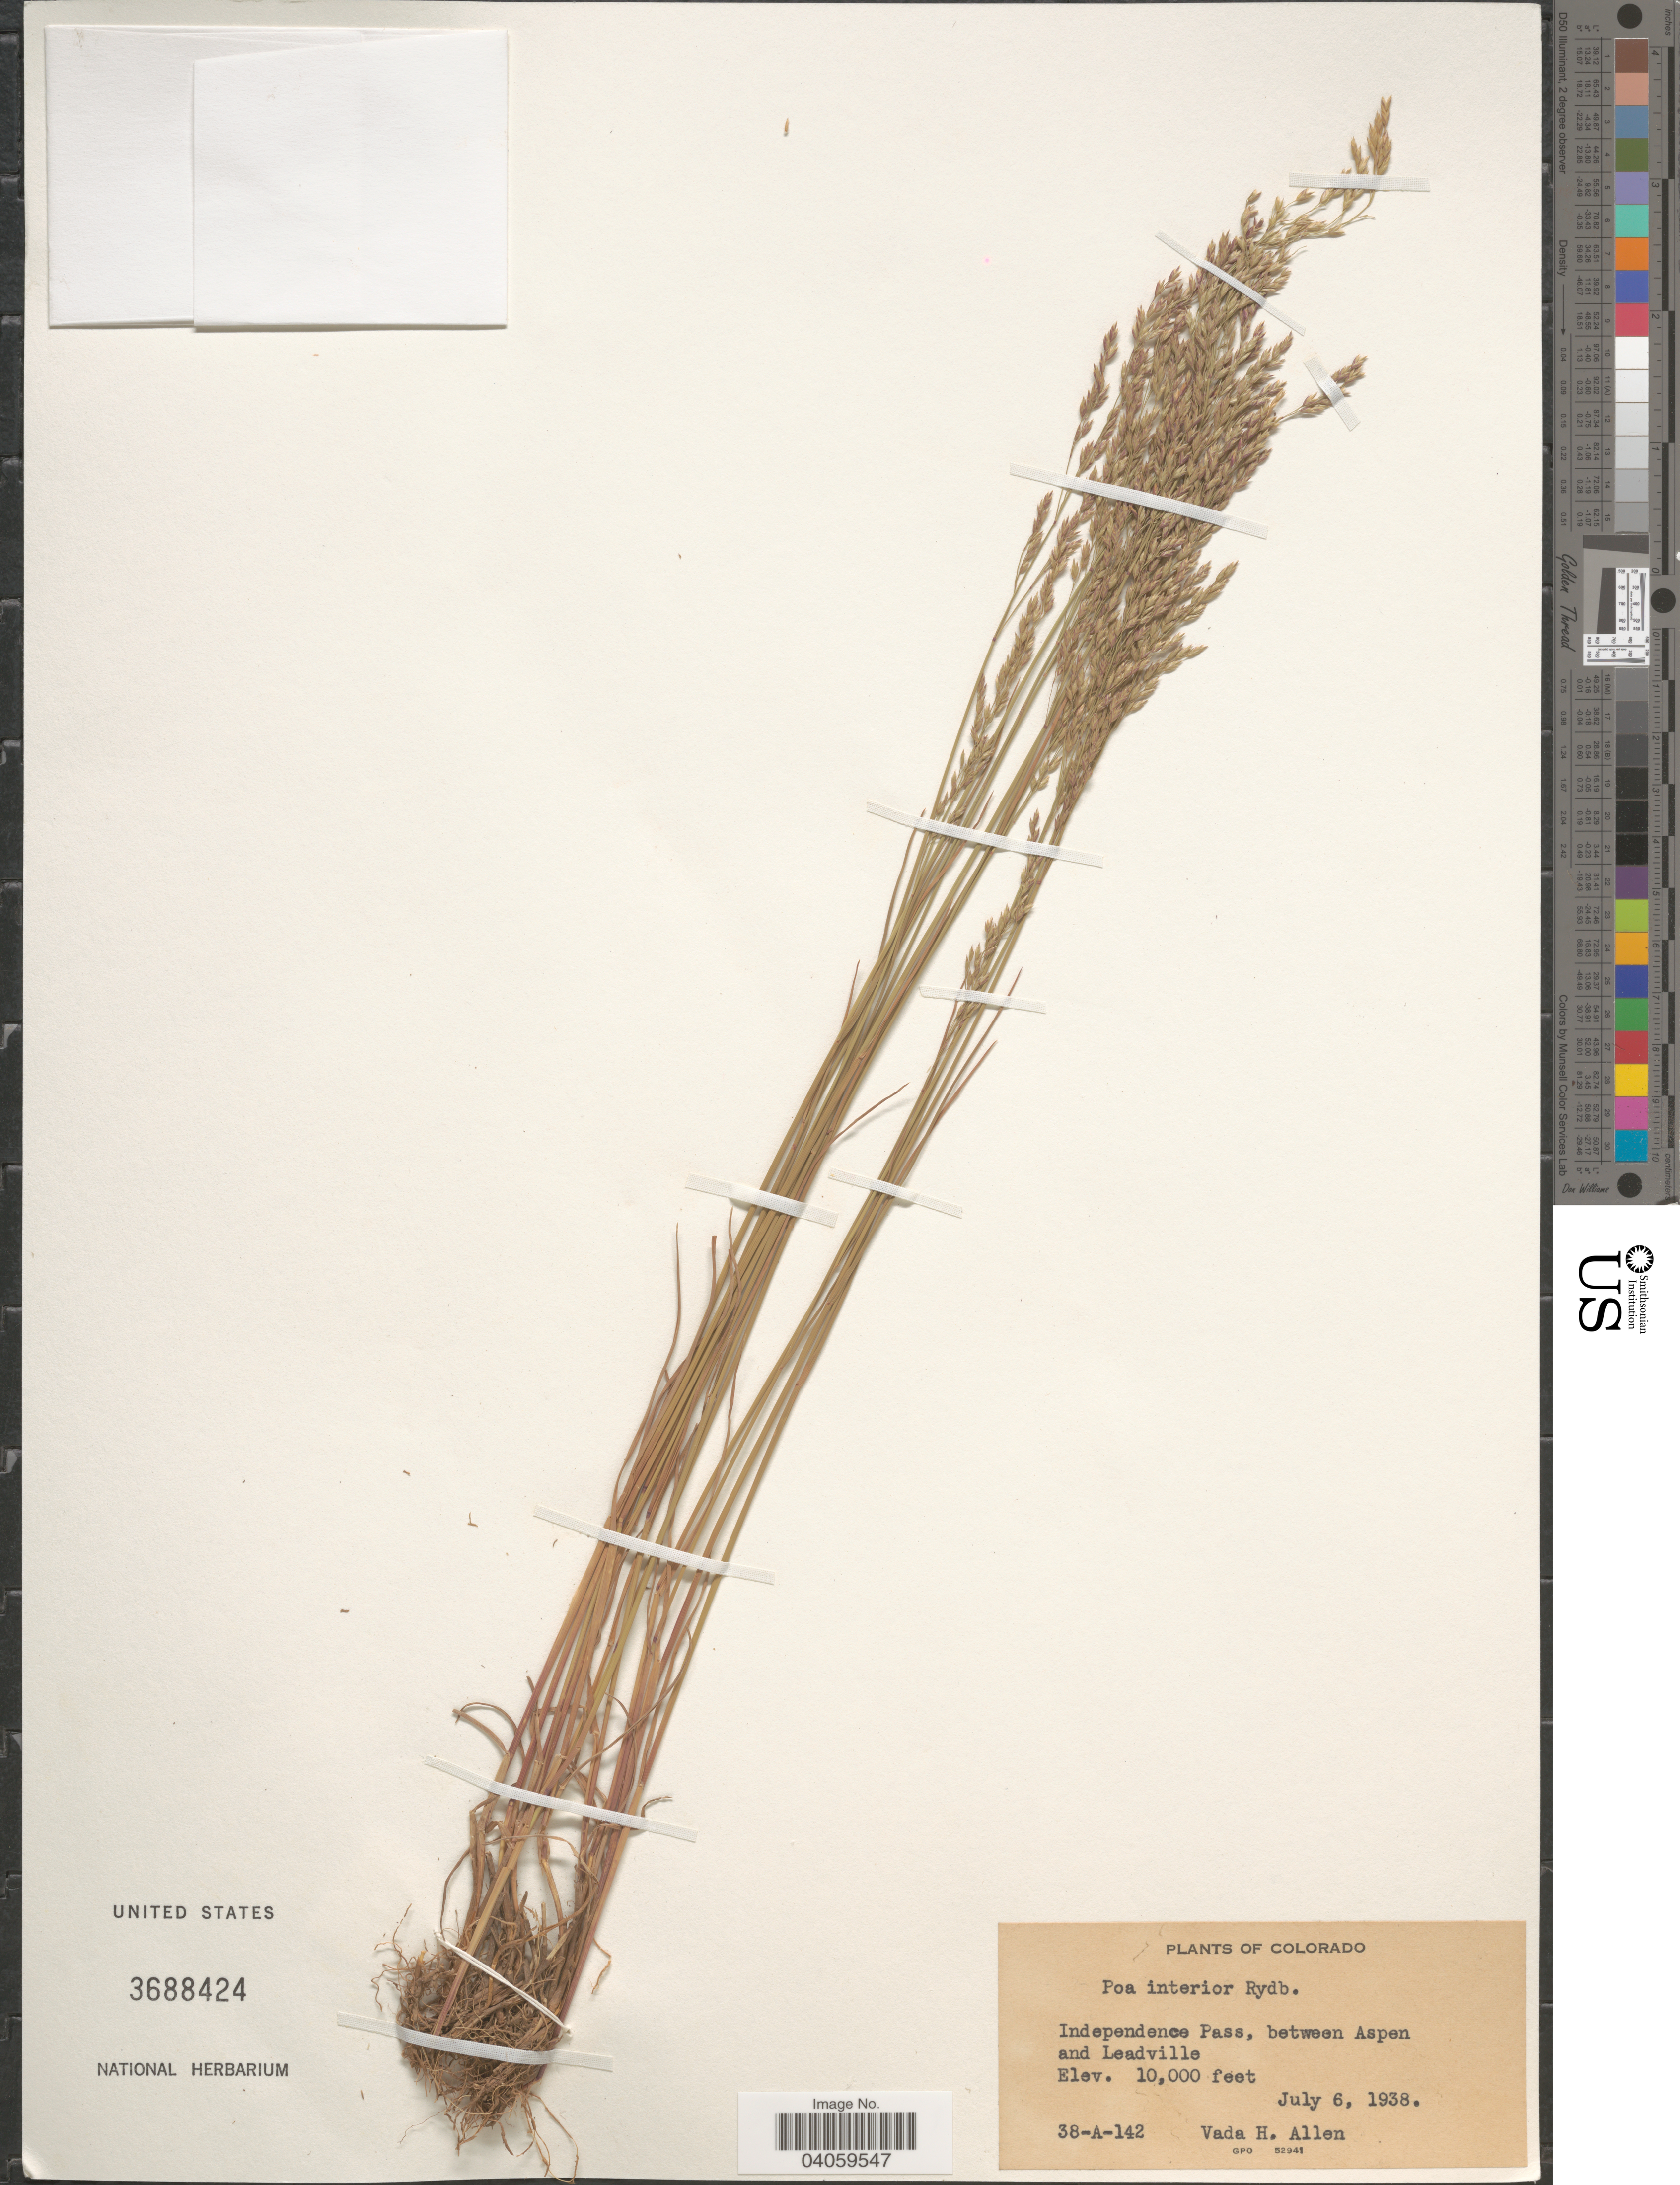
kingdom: Plantae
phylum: Tracheophyta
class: Liliopsida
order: Poales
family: Poaceae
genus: Poa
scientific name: Poa interior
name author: Rydb.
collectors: V. Allen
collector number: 38-A-142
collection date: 1938-07-06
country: United States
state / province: Colorado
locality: Independence Pass, between Aspen and Leadville.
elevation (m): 3048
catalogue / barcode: US 3688424